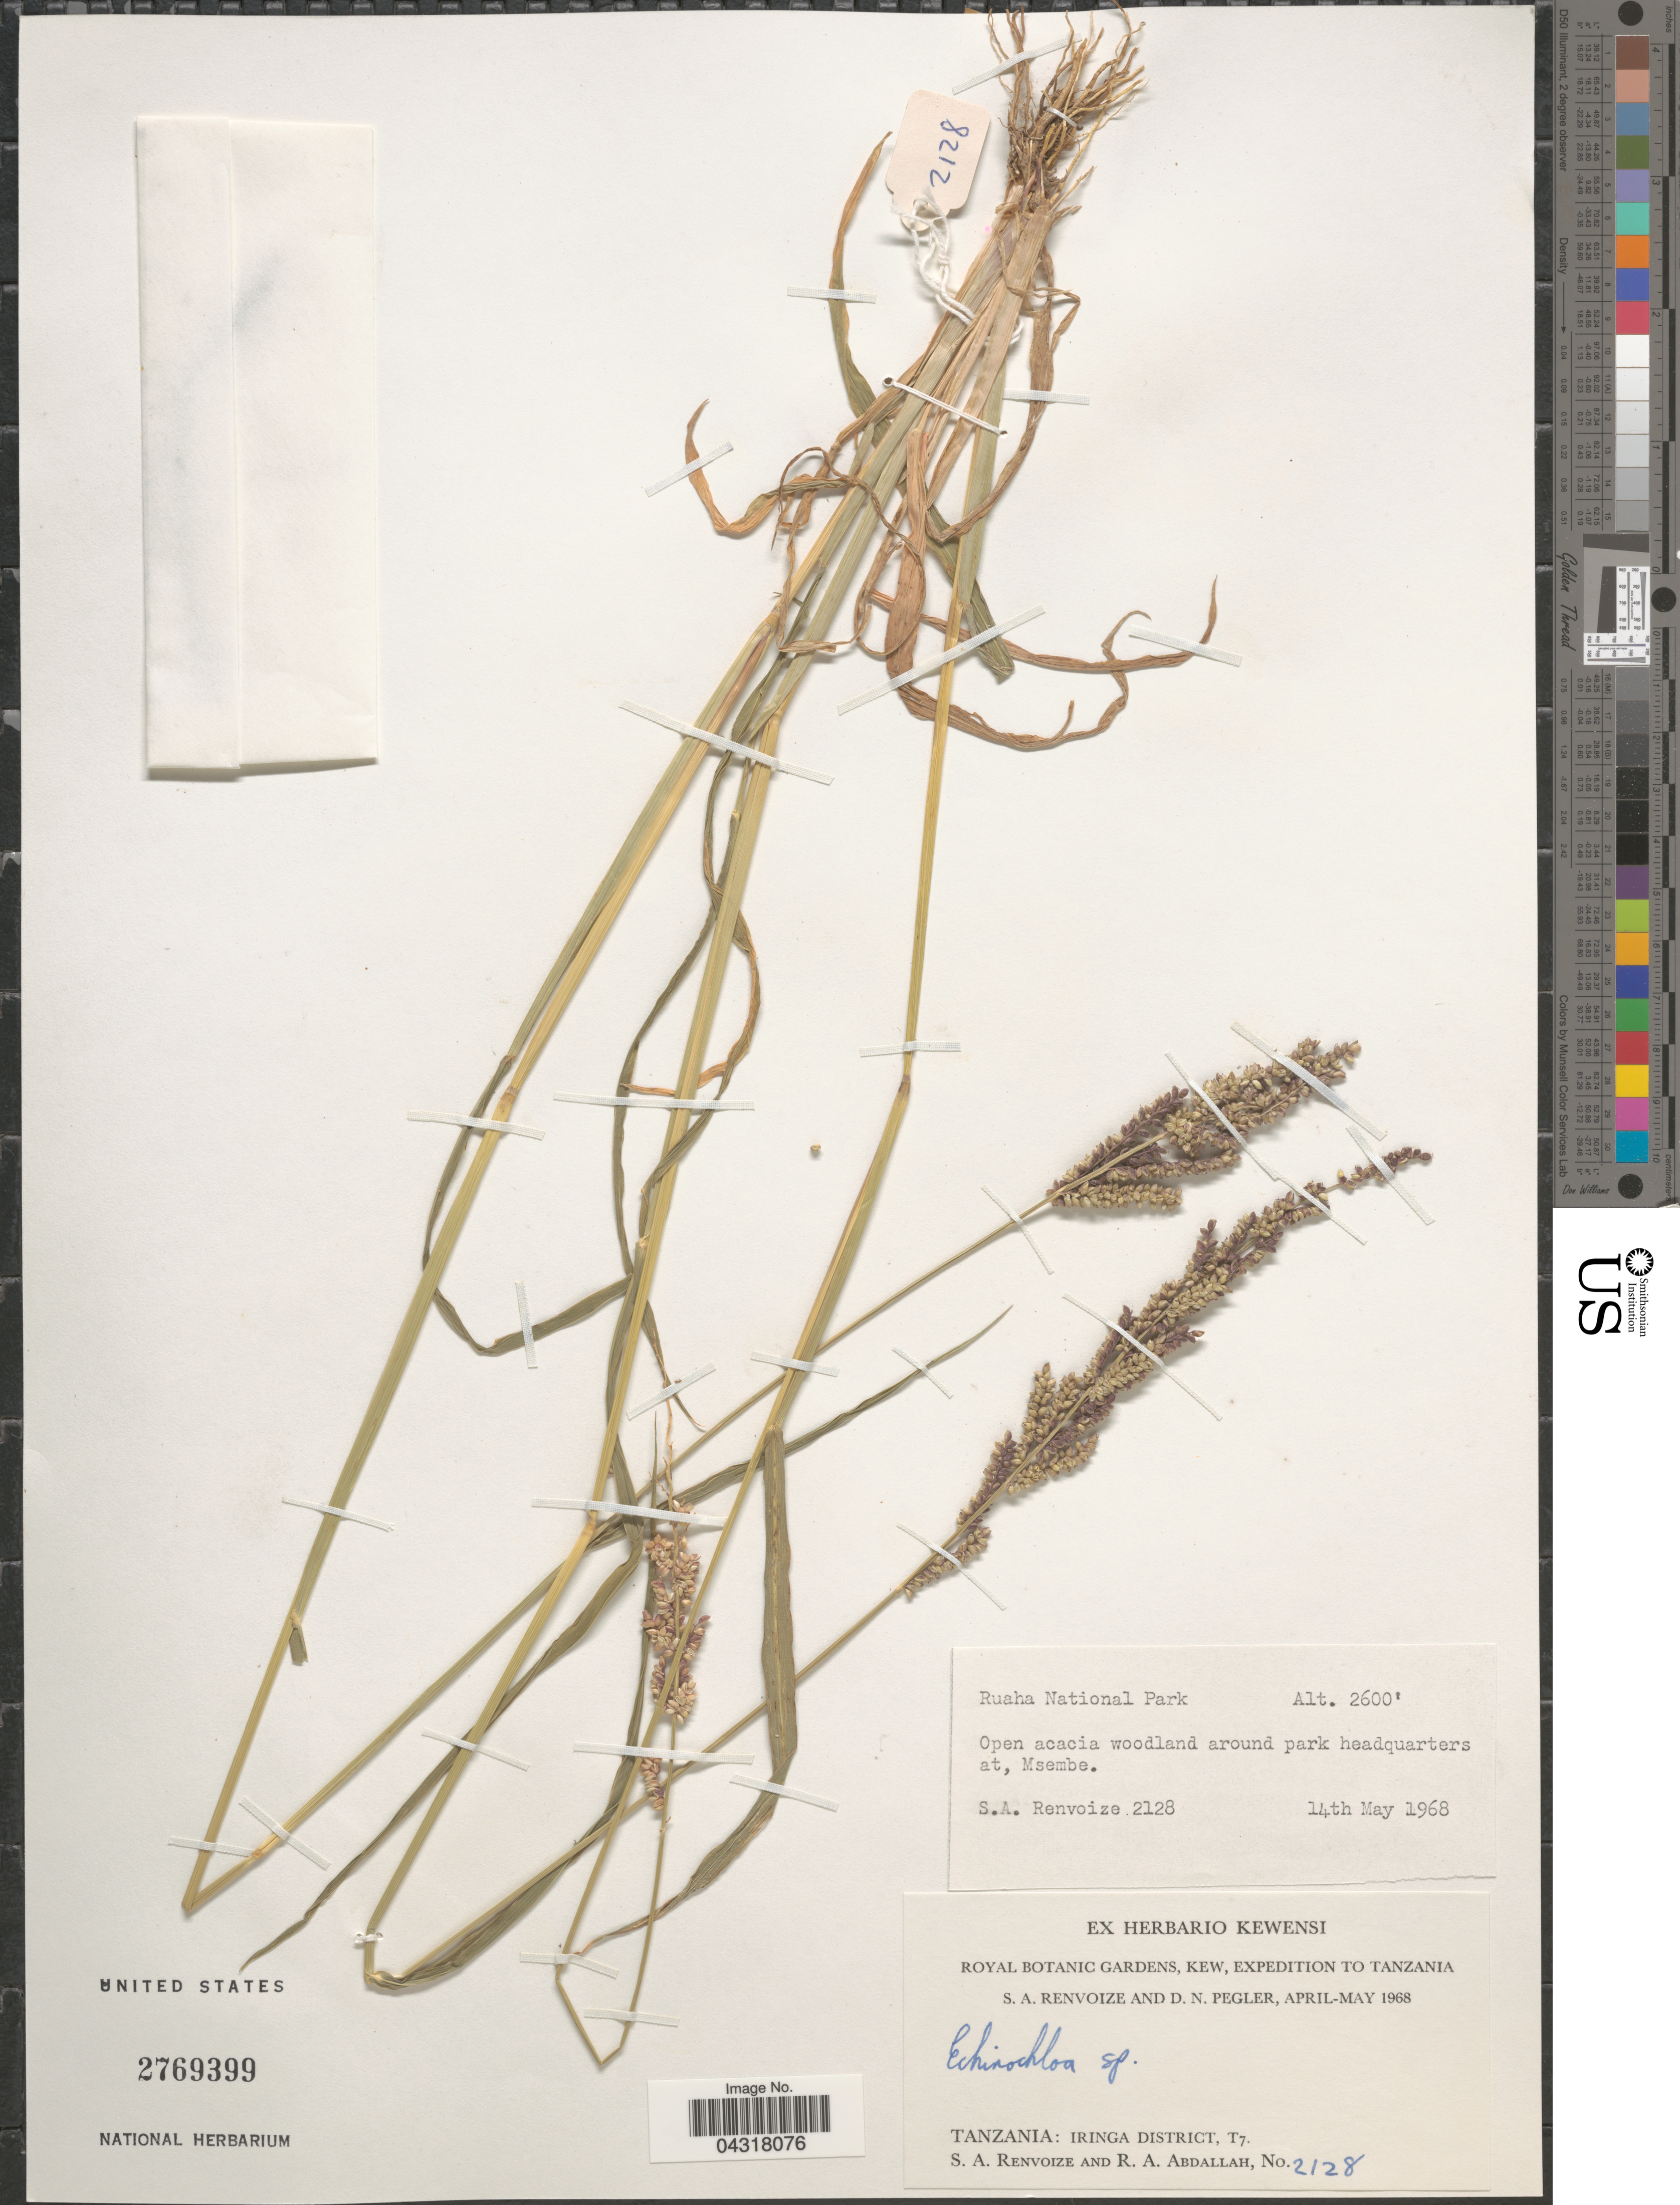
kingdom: Plantae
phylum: Tracheophyta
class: Liliopsida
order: Poales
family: Poaceae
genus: Echinochloa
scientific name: Echinochloa sp.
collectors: S. A. Renvoize & R. Abdallah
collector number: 2128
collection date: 1968-05-14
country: Tanzania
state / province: Iringa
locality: Royal Botanic Gardens, Kew, Expedition to Tanzania S. A. Renvoize and D. N. Pegler, April-May 1968. Iringa District, T7. Ruaha National Park. Around park headquarters at, Msembe.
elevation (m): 792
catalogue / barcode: US 2769399